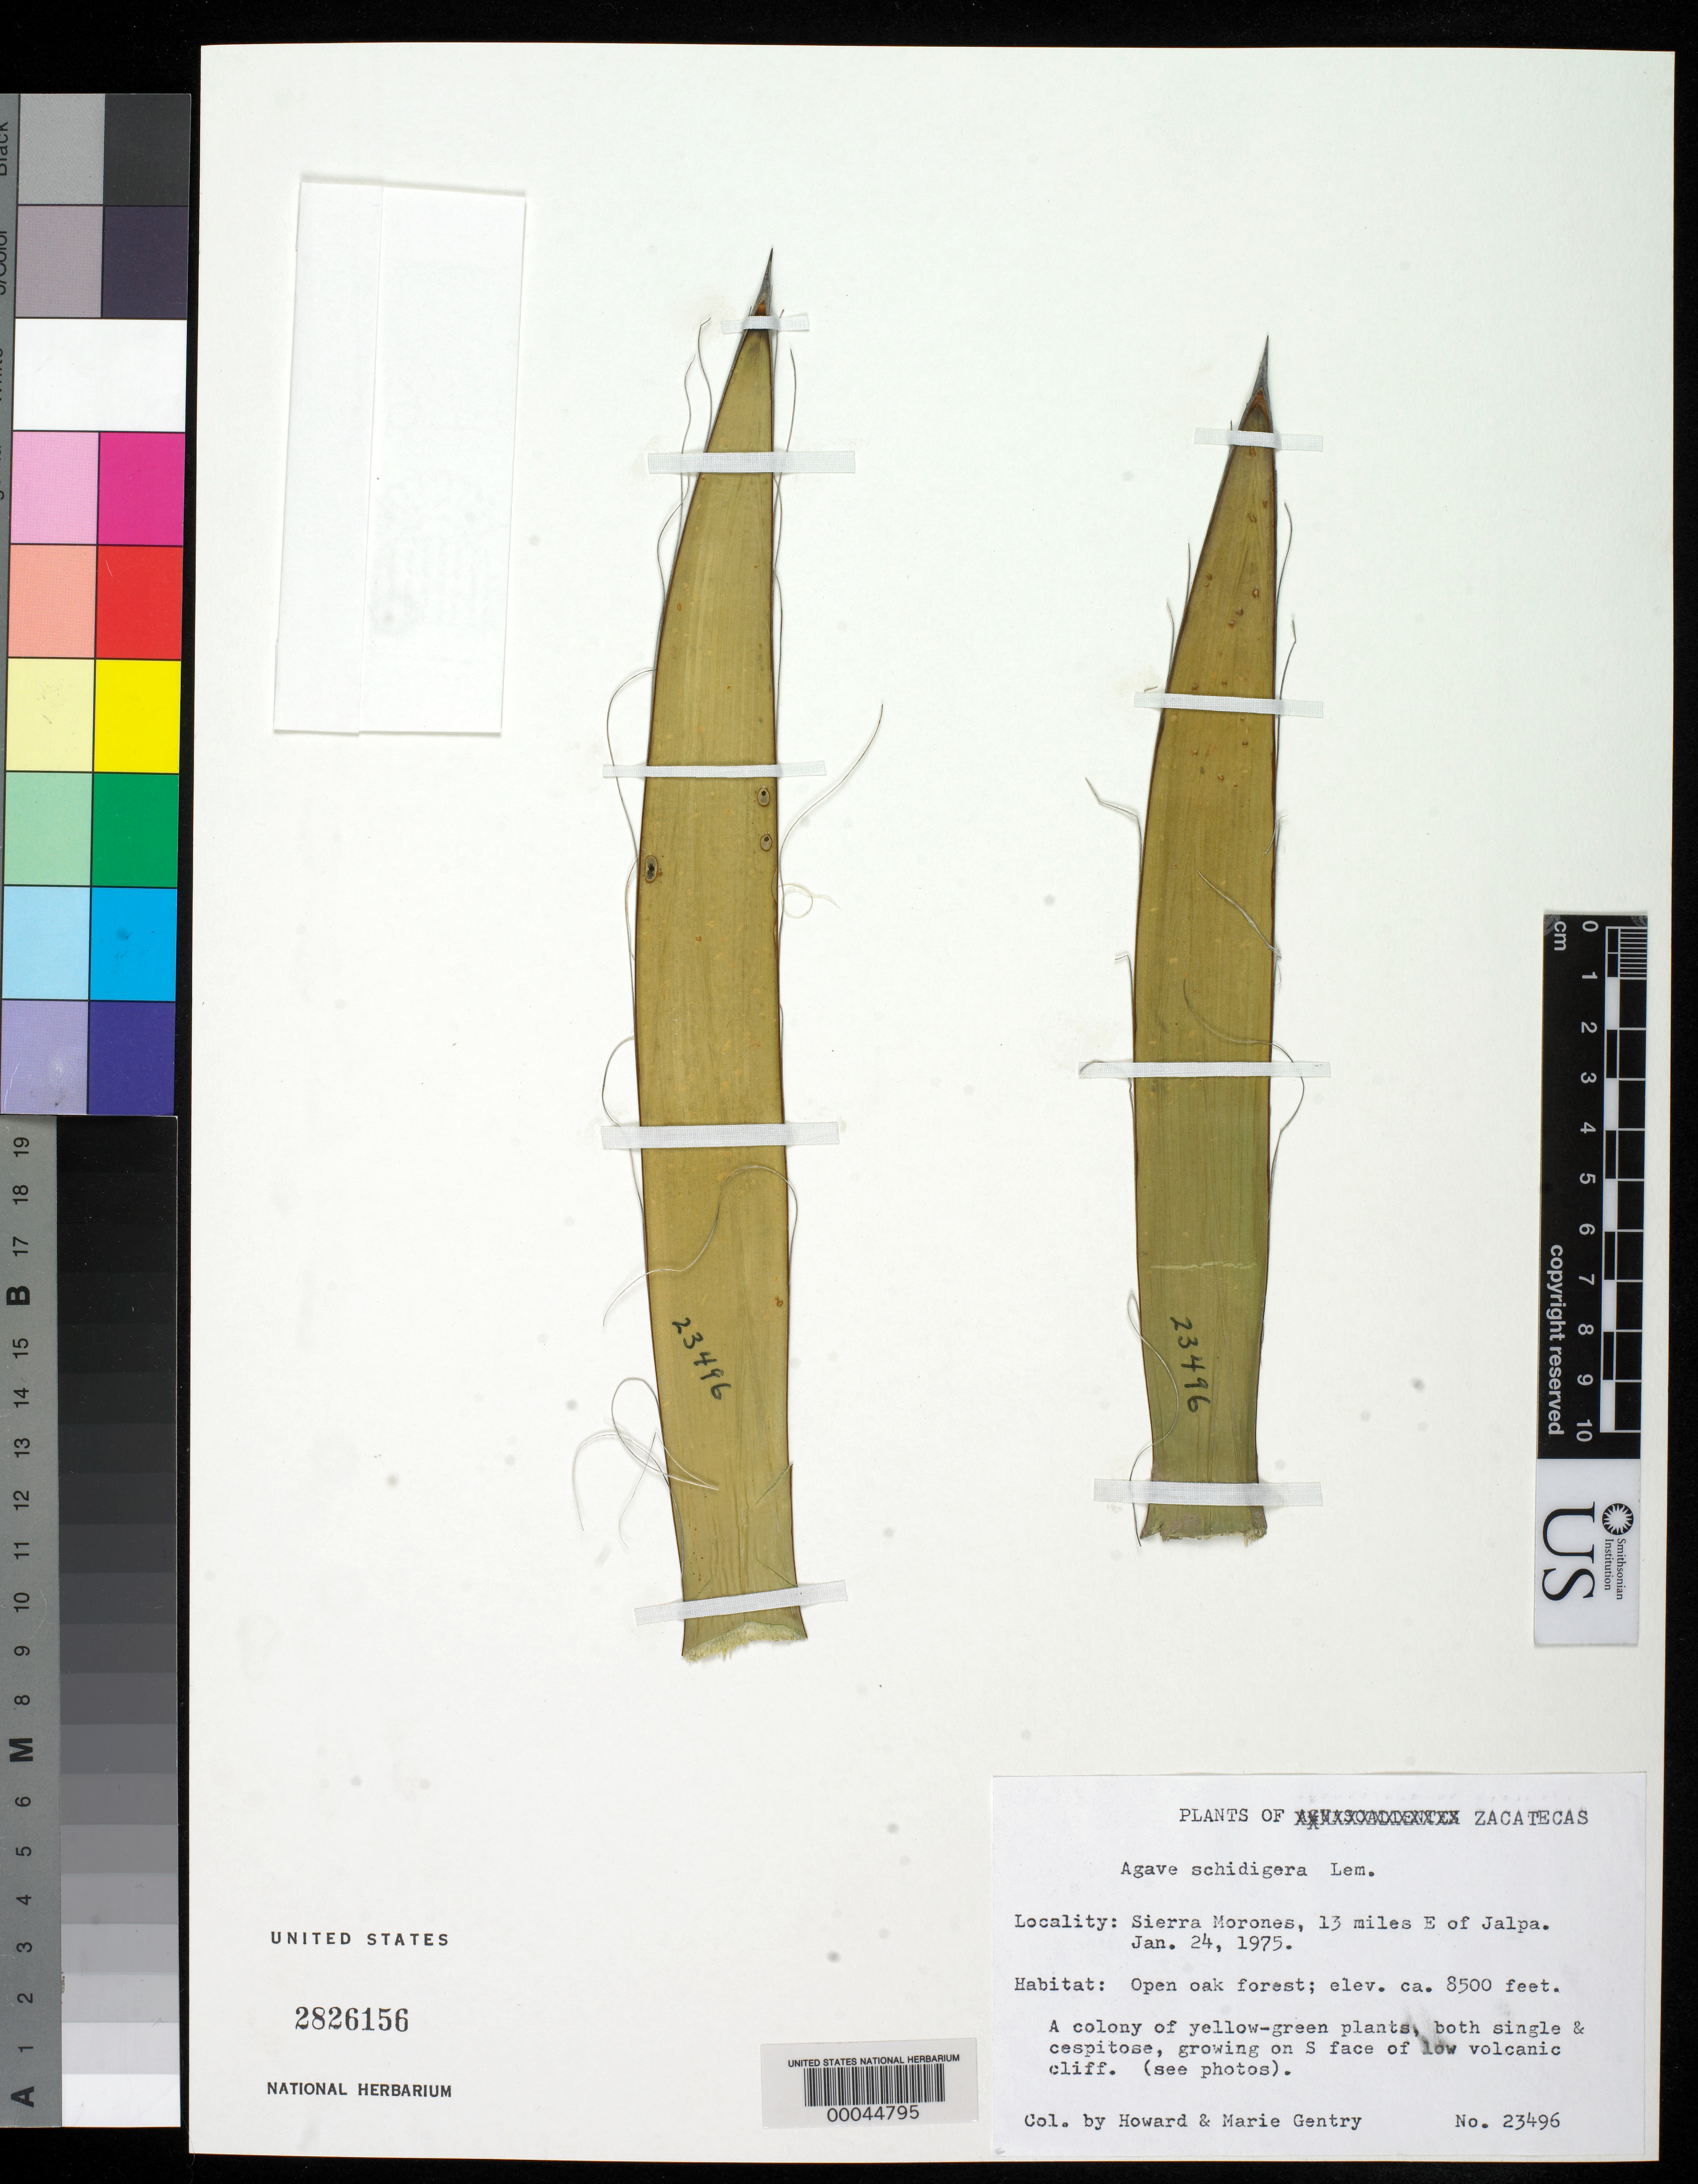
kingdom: Plantae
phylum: Tracheophyta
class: Liliopsida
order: Asparagales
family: Asparagaceae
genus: Agave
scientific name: Agave schidigera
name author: Lem.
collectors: H. S. Gentry & M. Gentry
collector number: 23496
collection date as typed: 24 Jan 1975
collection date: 1975-01-24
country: Mexico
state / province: Zacatecas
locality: Sierra morones, 13 mi E of Jalpa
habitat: Open oak forest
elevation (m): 2591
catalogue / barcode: US 2826156